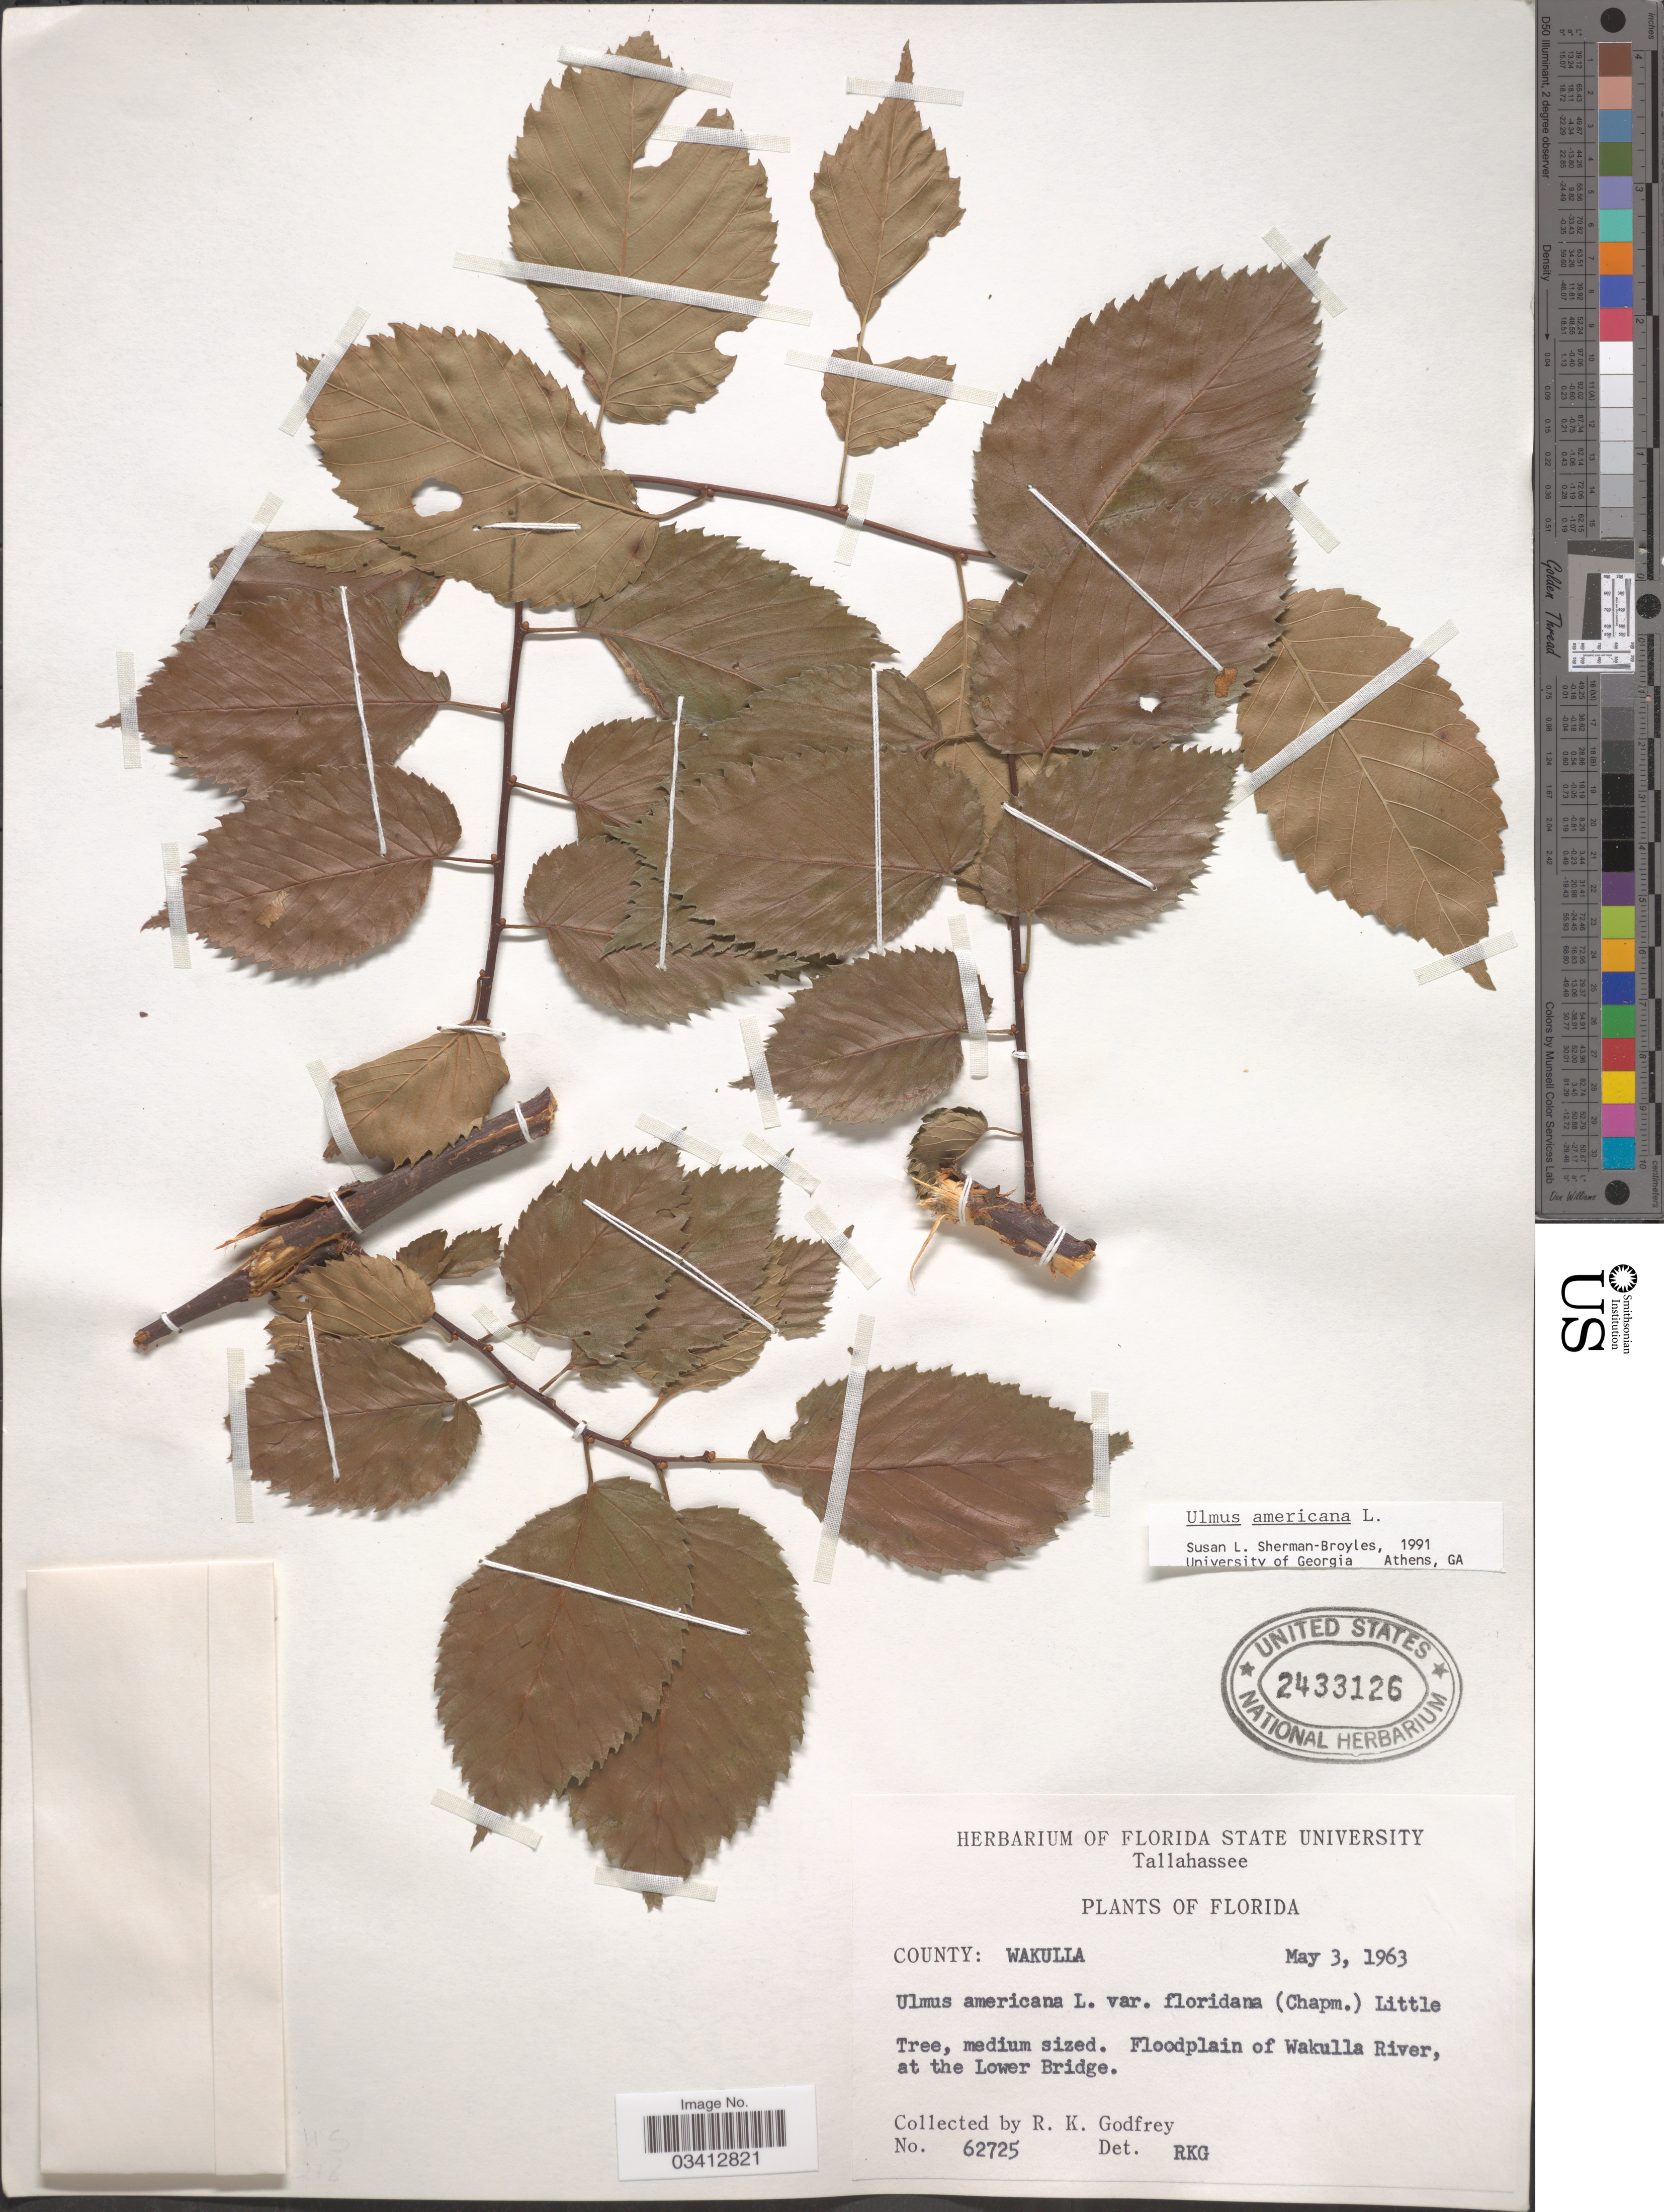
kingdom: Plantae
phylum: Tracheophyta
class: Magnoliopsida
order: Rosales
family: Ulmaceae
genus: Ulmus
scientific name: Ulmus americana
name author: L.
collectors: R. K. Godfrey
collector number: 62725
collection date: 1963-05-03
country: United States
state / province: Florida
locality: County: Wakulla. Floodplain of Wakulla River, at the Lower Bridge.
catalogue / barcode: US 2433126